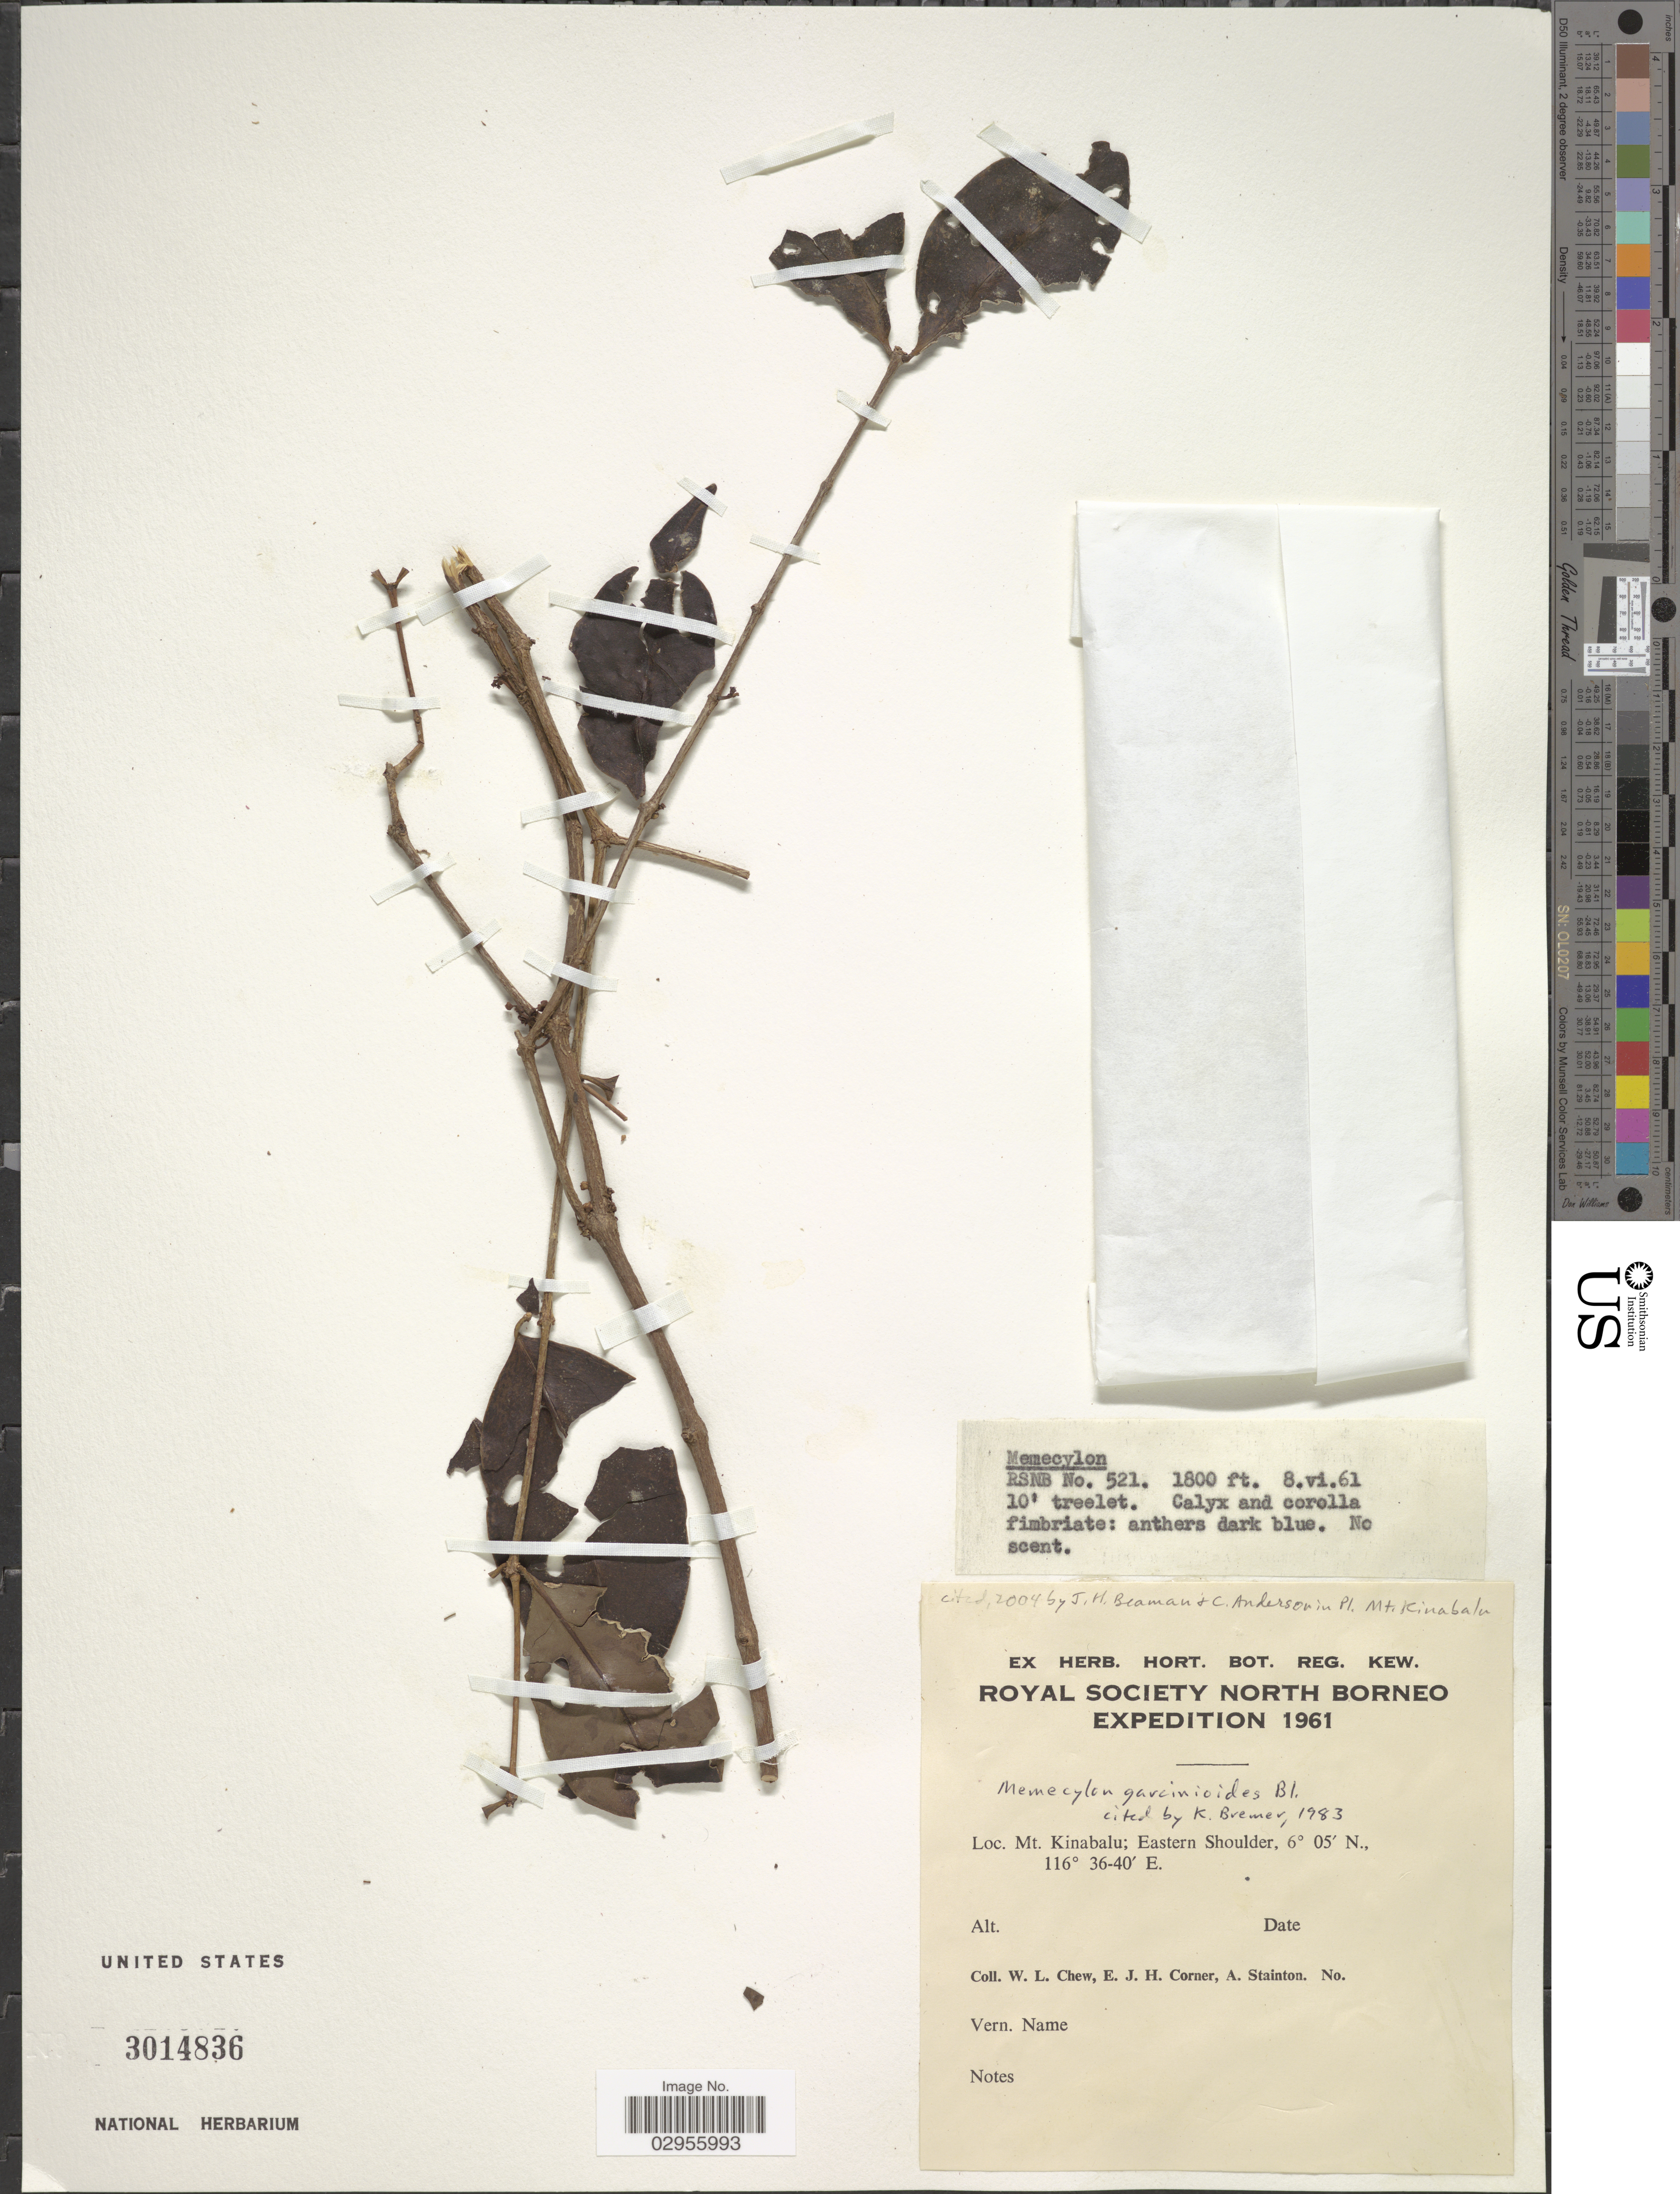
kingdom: Plantae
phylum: Tracheophyta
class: Magnoliopsida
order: Myrtales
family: Melastomataceae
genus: Memecylon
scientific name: Memecylon garcinioides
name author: Blume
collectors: W. Chew, E. Corner & A. Stainton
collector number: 521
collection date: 1961-06-08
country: Malaysia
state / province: Sabah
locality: North Borneo. Mt. Kinabalu; Eastern Shoulder.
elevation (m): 549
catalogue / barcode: US 3014836